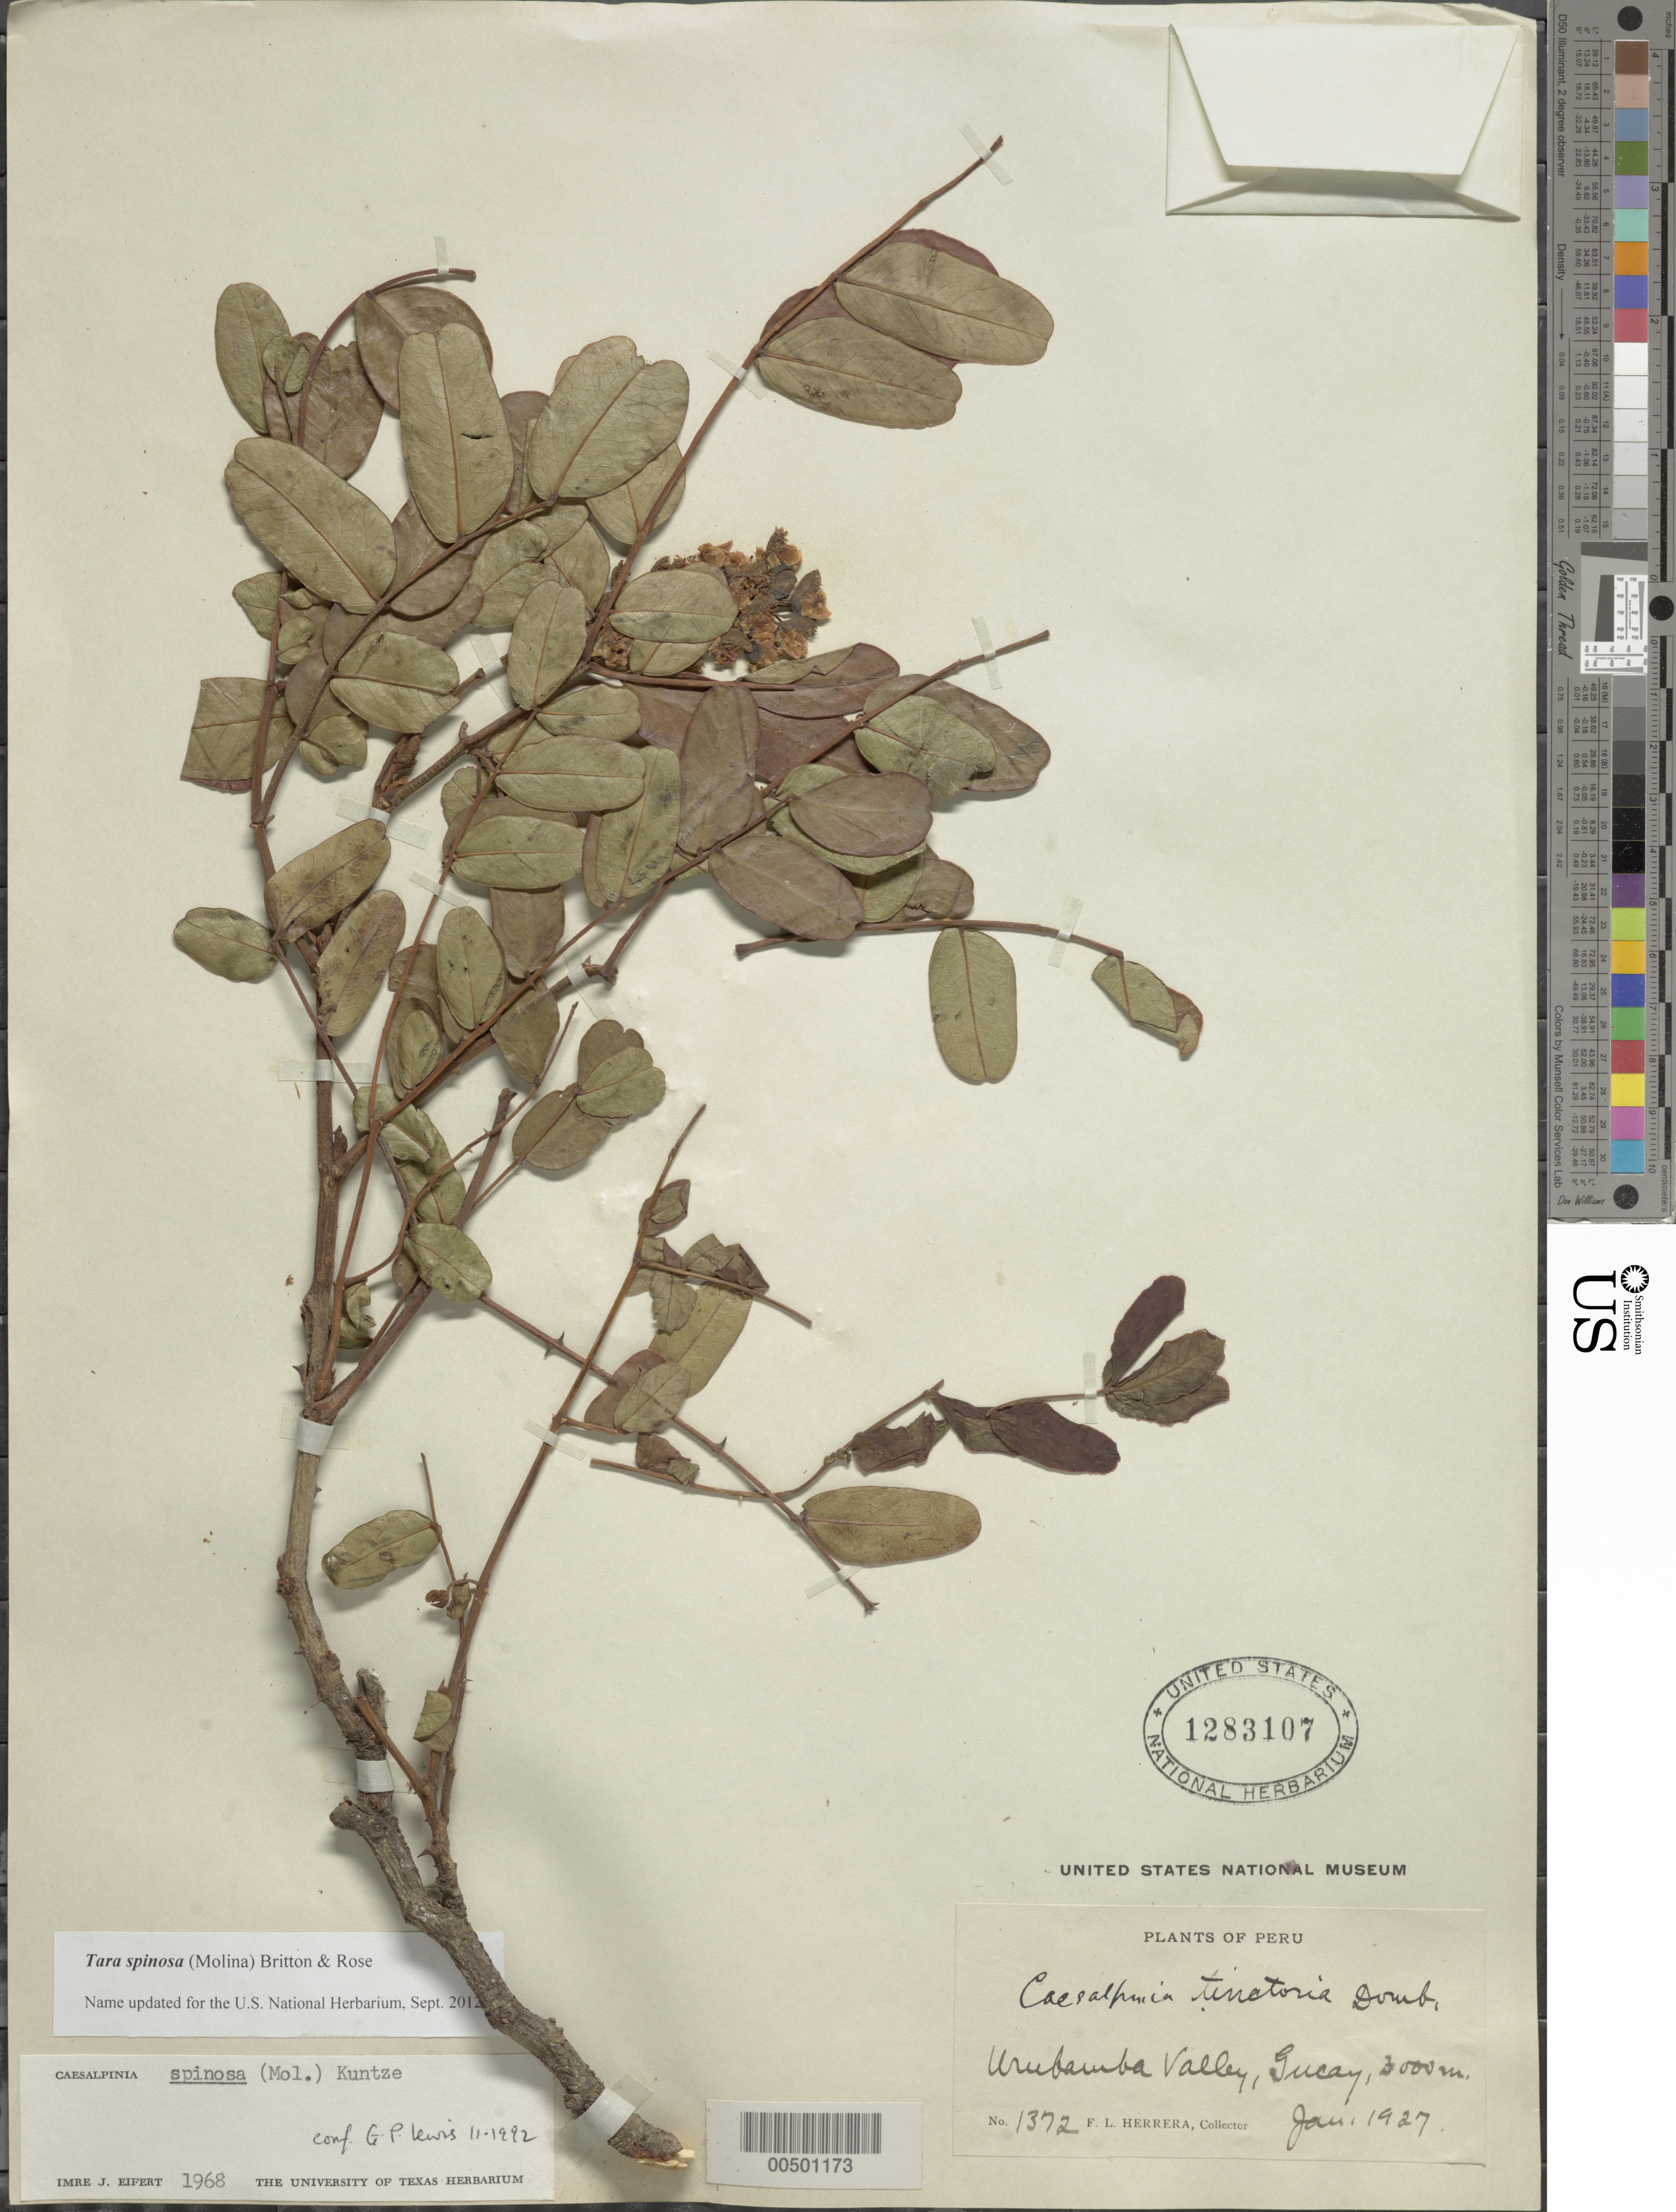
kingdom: Plantae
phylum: Tracheophyta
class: Magnoliopsida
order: Fabales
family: Fabaceae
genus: Tara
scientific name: Tara spinosa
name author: (Molina) Britton & Rose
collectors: F. L. Herrera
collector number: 1372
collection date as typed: Jan 1927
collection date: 1927-01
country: Peru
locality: Urubamba Valley, Tucay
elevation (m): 3000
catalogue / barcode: US 1283107